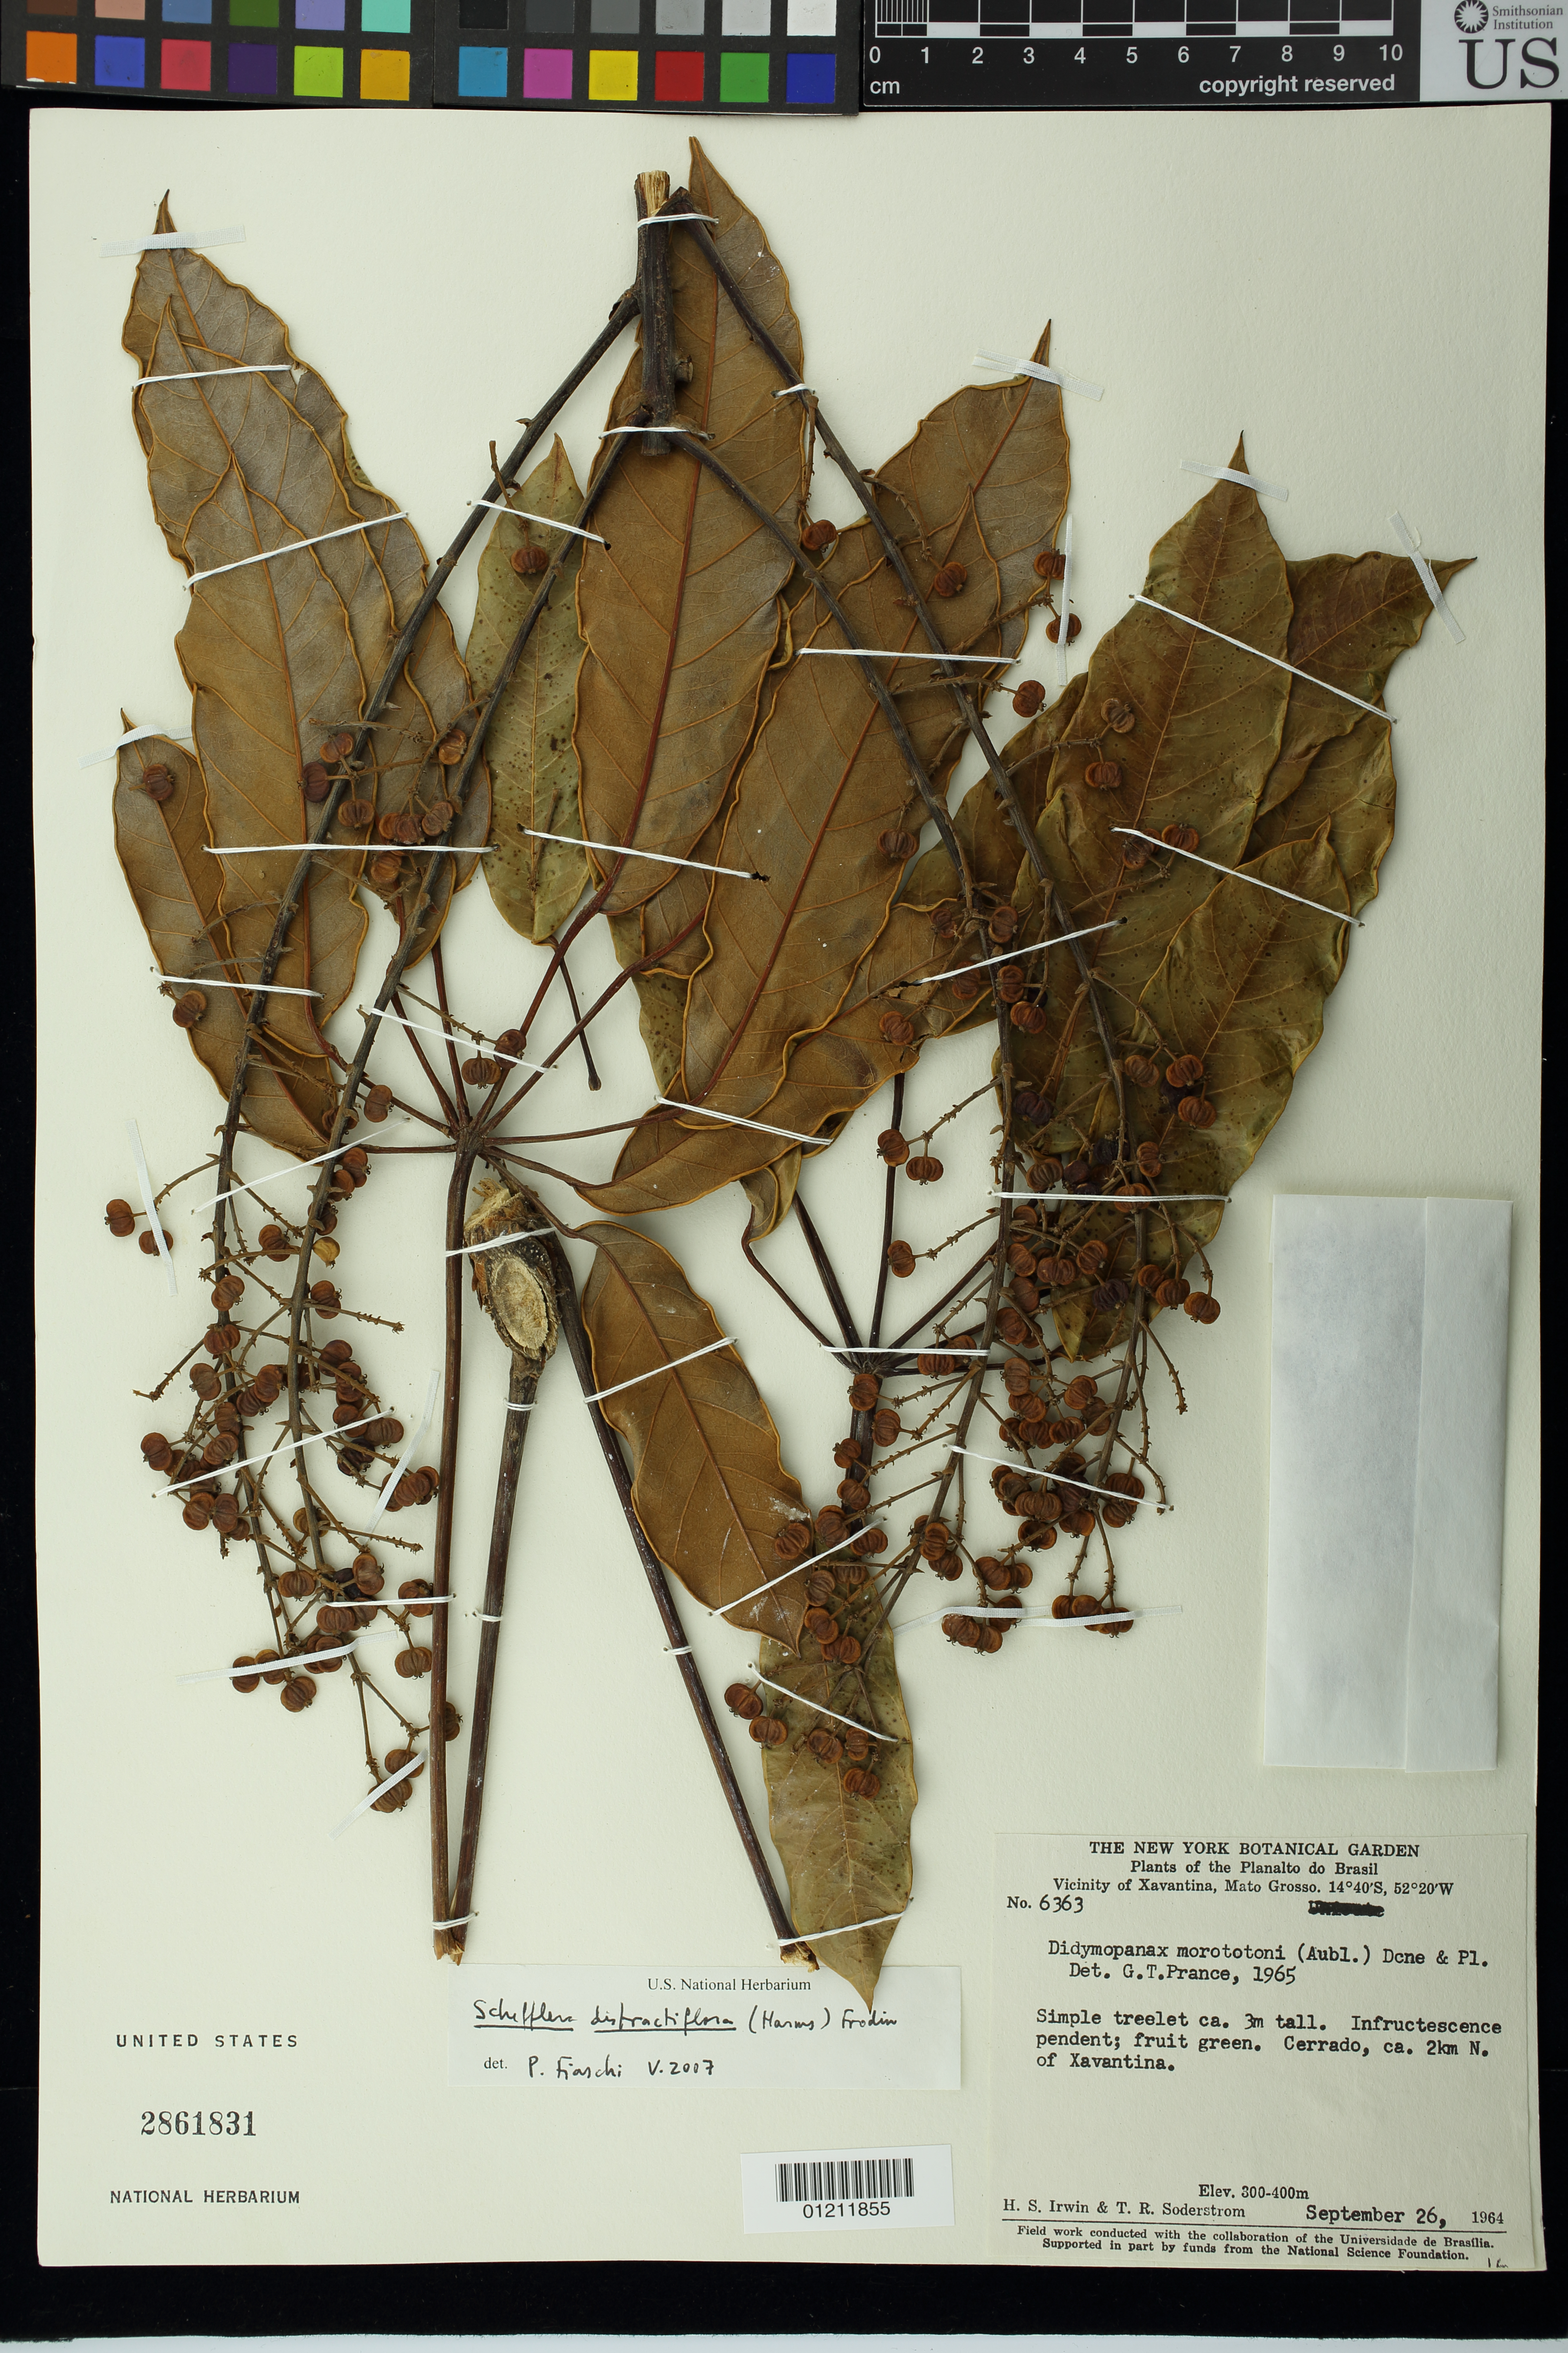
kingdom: Plantae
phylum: Tracheophyta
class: Magnoliopsida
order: Apiales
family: Araliaceae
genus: Schefflera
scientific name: Schefflera distractiflora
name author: (Harms) Frodin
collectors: H. Irwin & T. R. Soderstrom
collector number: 6363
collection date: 1964-09-26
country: Brazil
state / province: Mato Grosso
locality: Vicinity of Xavantina, Mato Grosso. Cerrado, ca. 2 km N. of Xavantina.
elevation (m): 300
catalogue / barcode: US 2861831